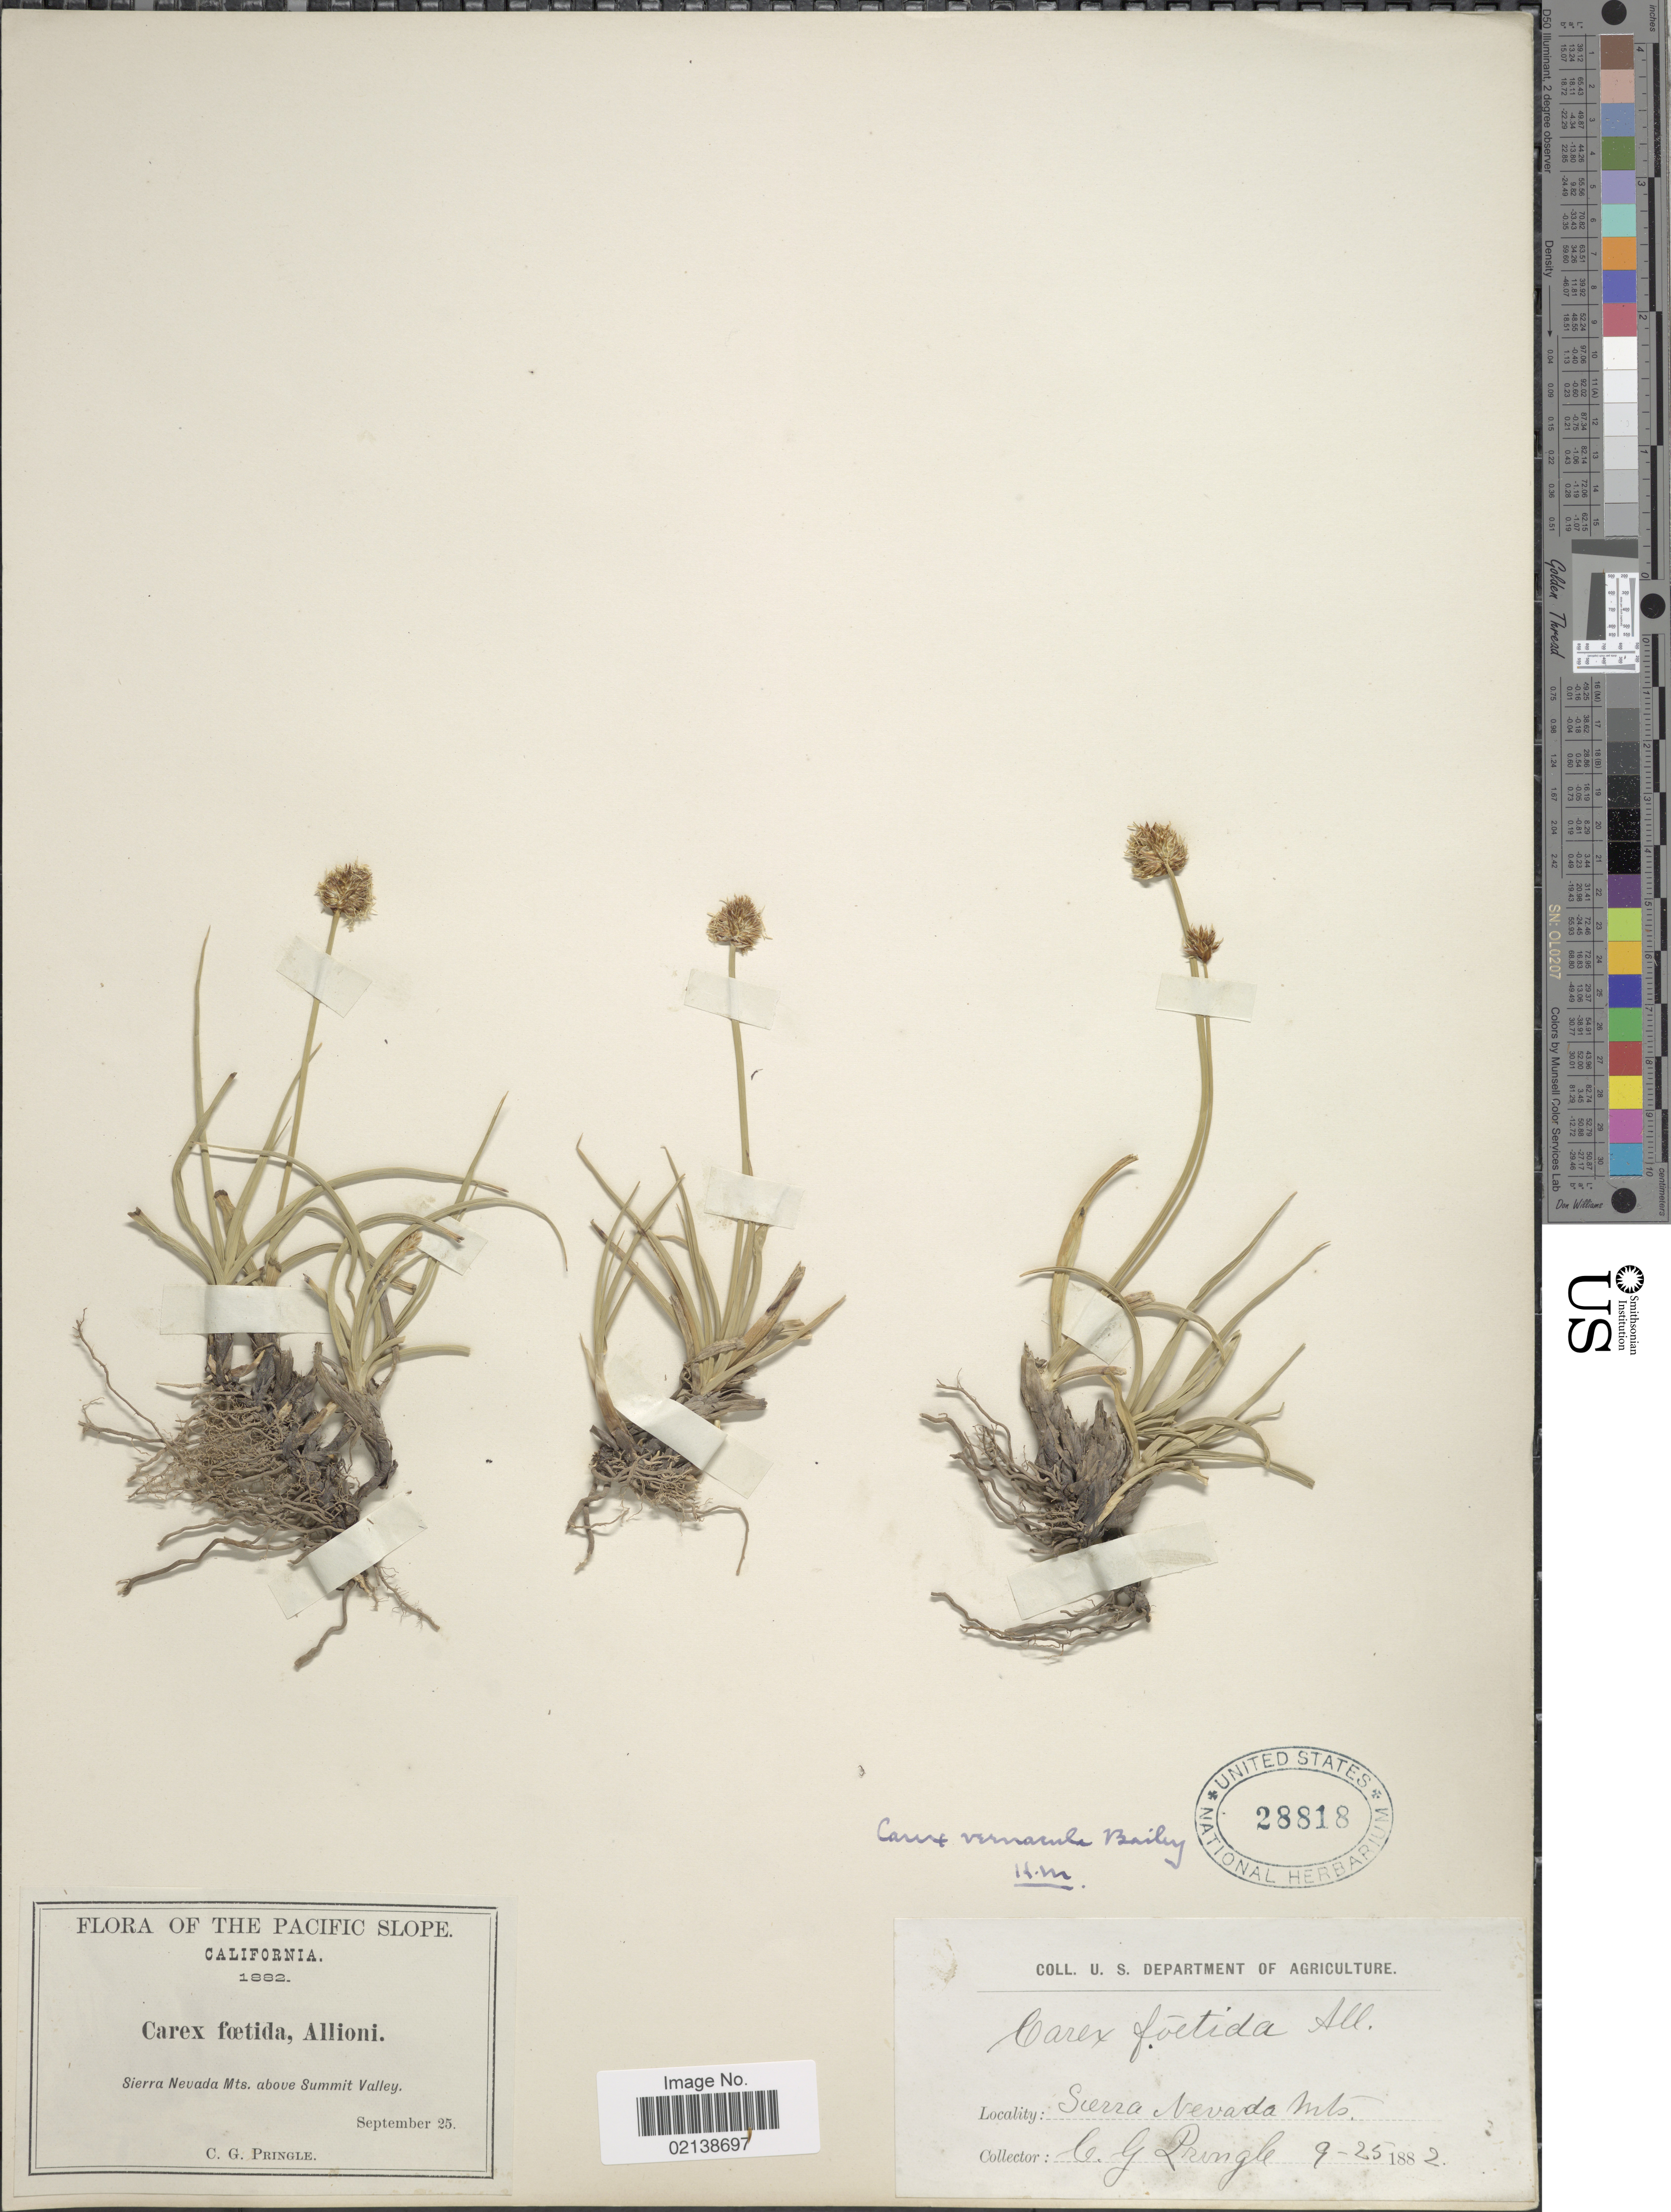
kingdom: Plantae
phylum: Tracheophyta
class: Liliopsida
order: Poales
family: Cyperaceae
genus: Carex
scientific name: Carex vernacula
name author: L.H. Bailey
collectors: C. G. Pringle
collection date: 1882-09-25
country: United States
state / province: California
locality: The Pacific Slope, California, Sierra Nevada Mts., above Summit Valley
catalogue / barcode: US 28818